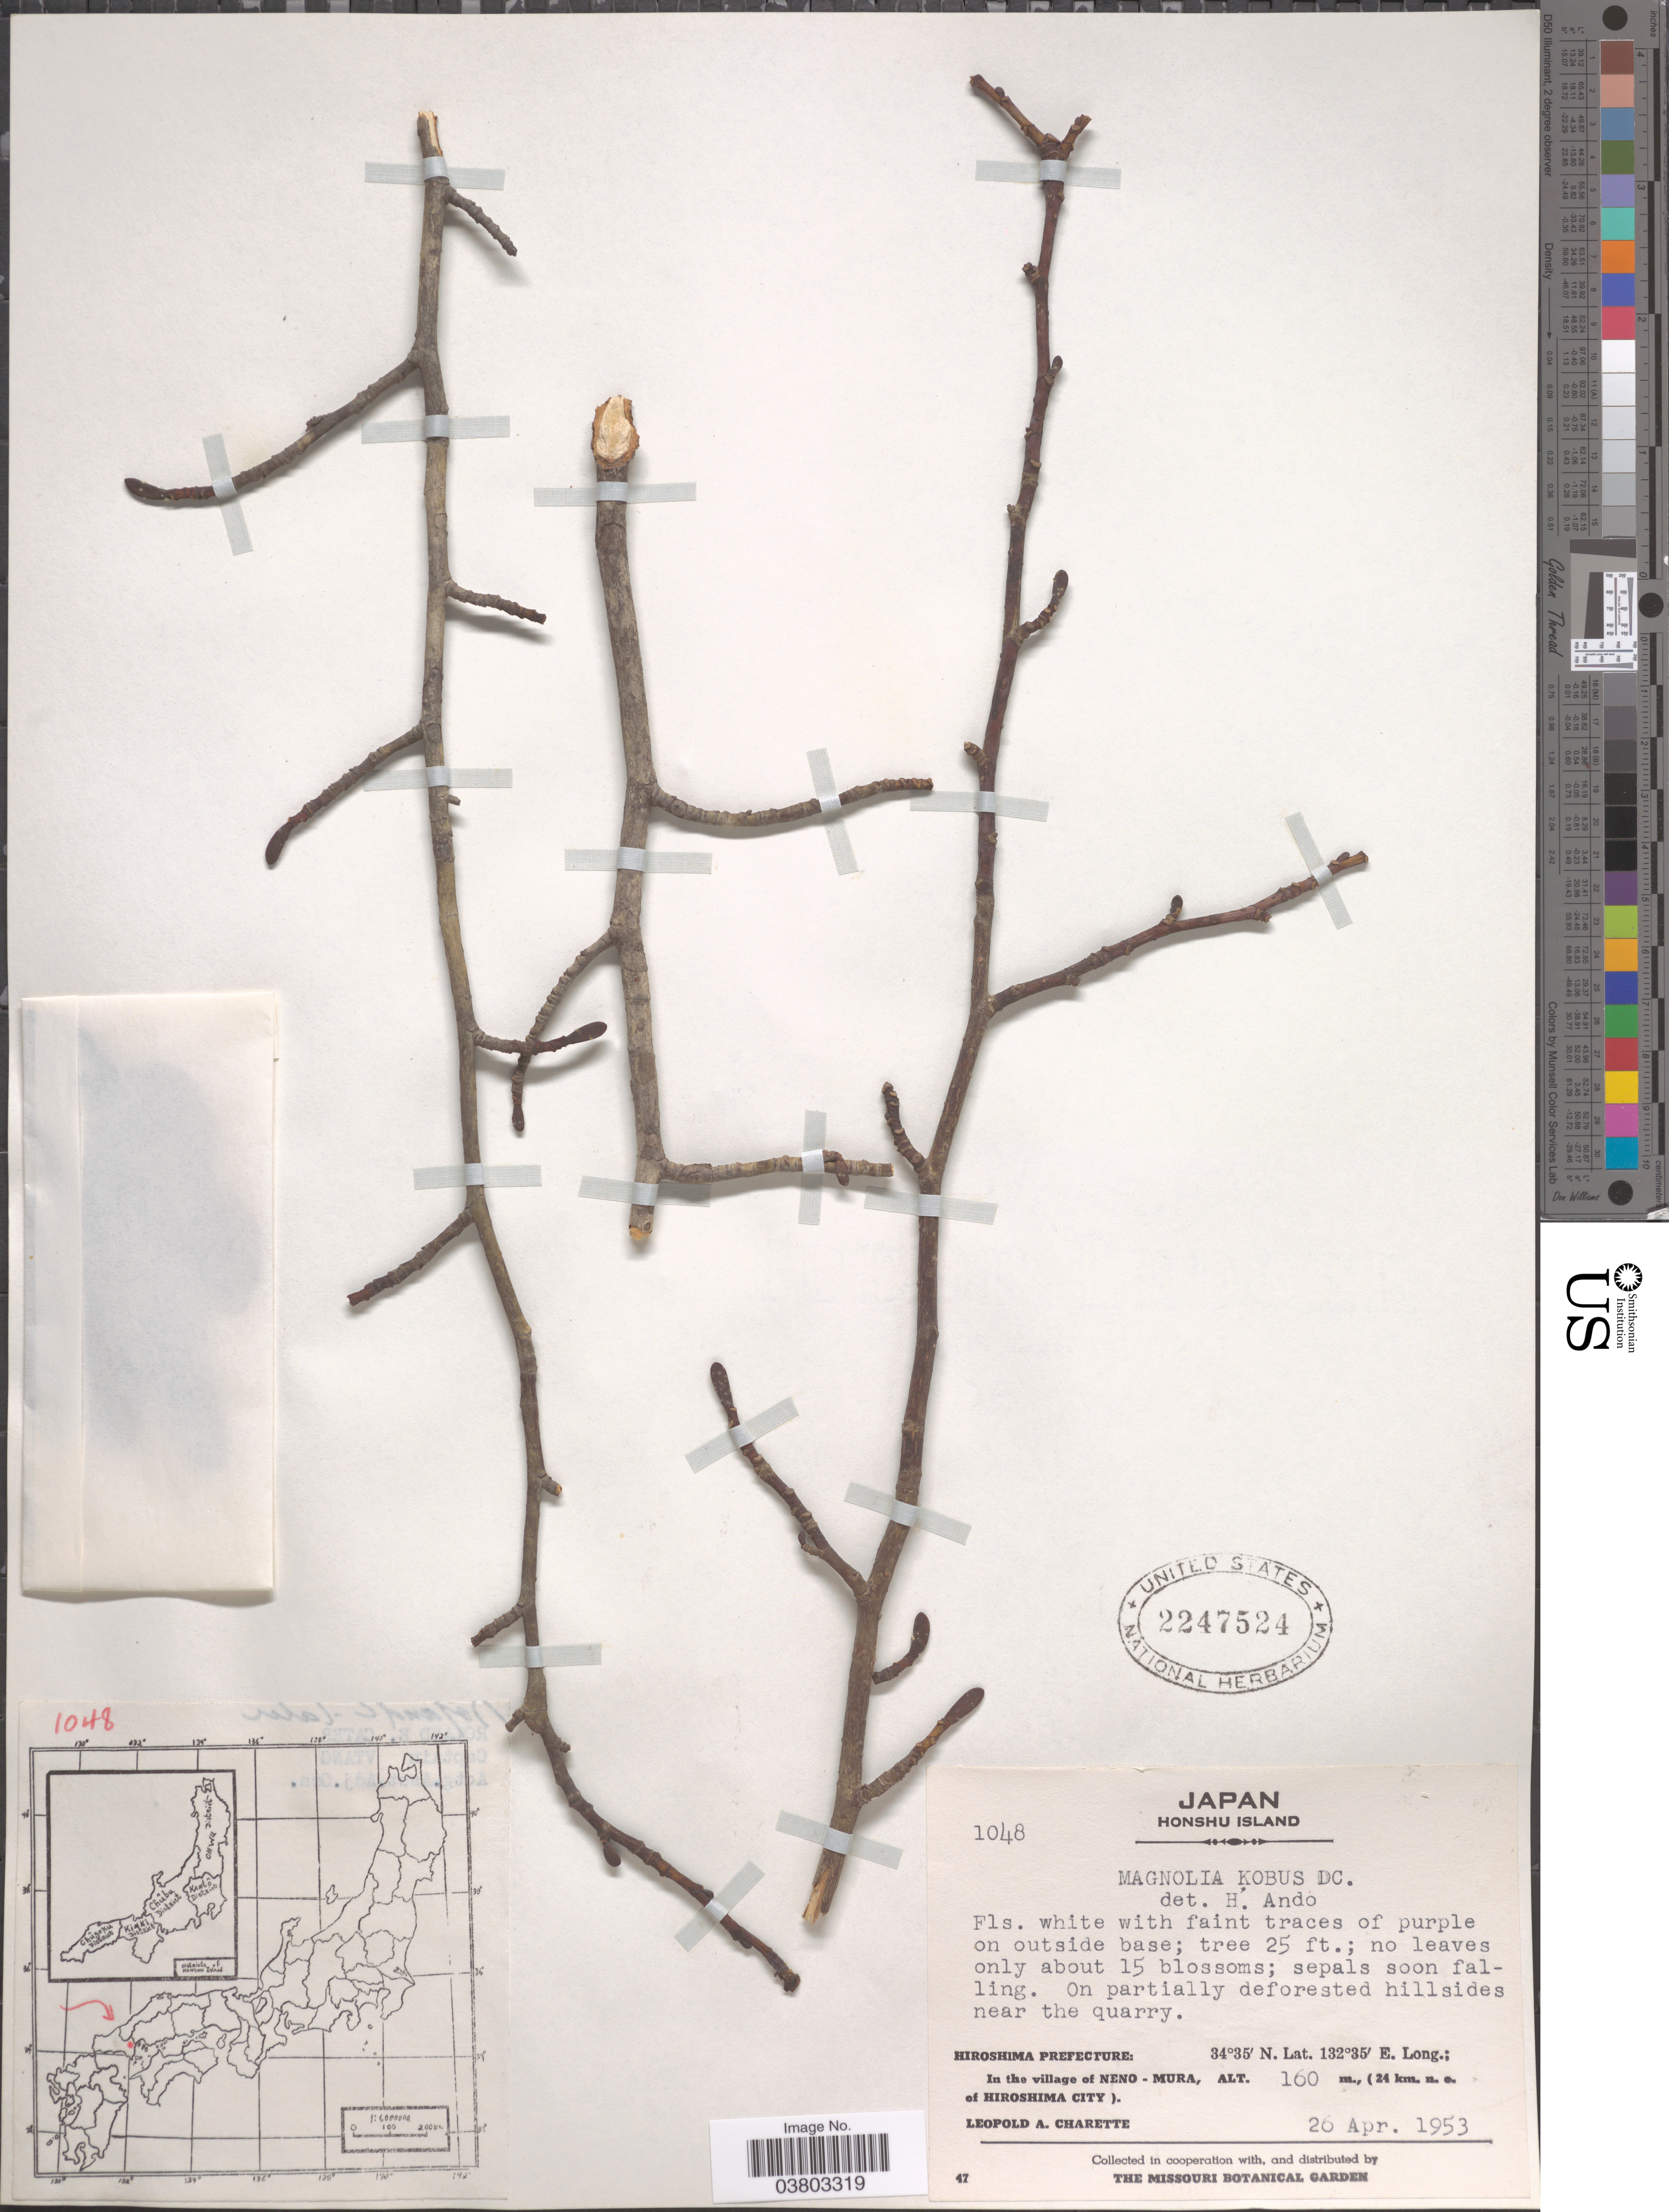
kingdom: Plantae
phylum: Tracheophyta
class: Magnoliopsida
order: Magnoliales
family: Magnoliaceae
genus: Magnolia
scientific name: Magnolia kobus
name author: DC.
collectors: L. A. Charette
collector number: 1048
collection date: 1953-04-26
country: Japan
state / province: Hirosima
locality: Honshu Island. Hiroshima Prefecture: In the village of Neno-Mura, (24 km. n.e. of Hiroshima City).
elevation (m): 160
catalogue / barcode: US 2247524